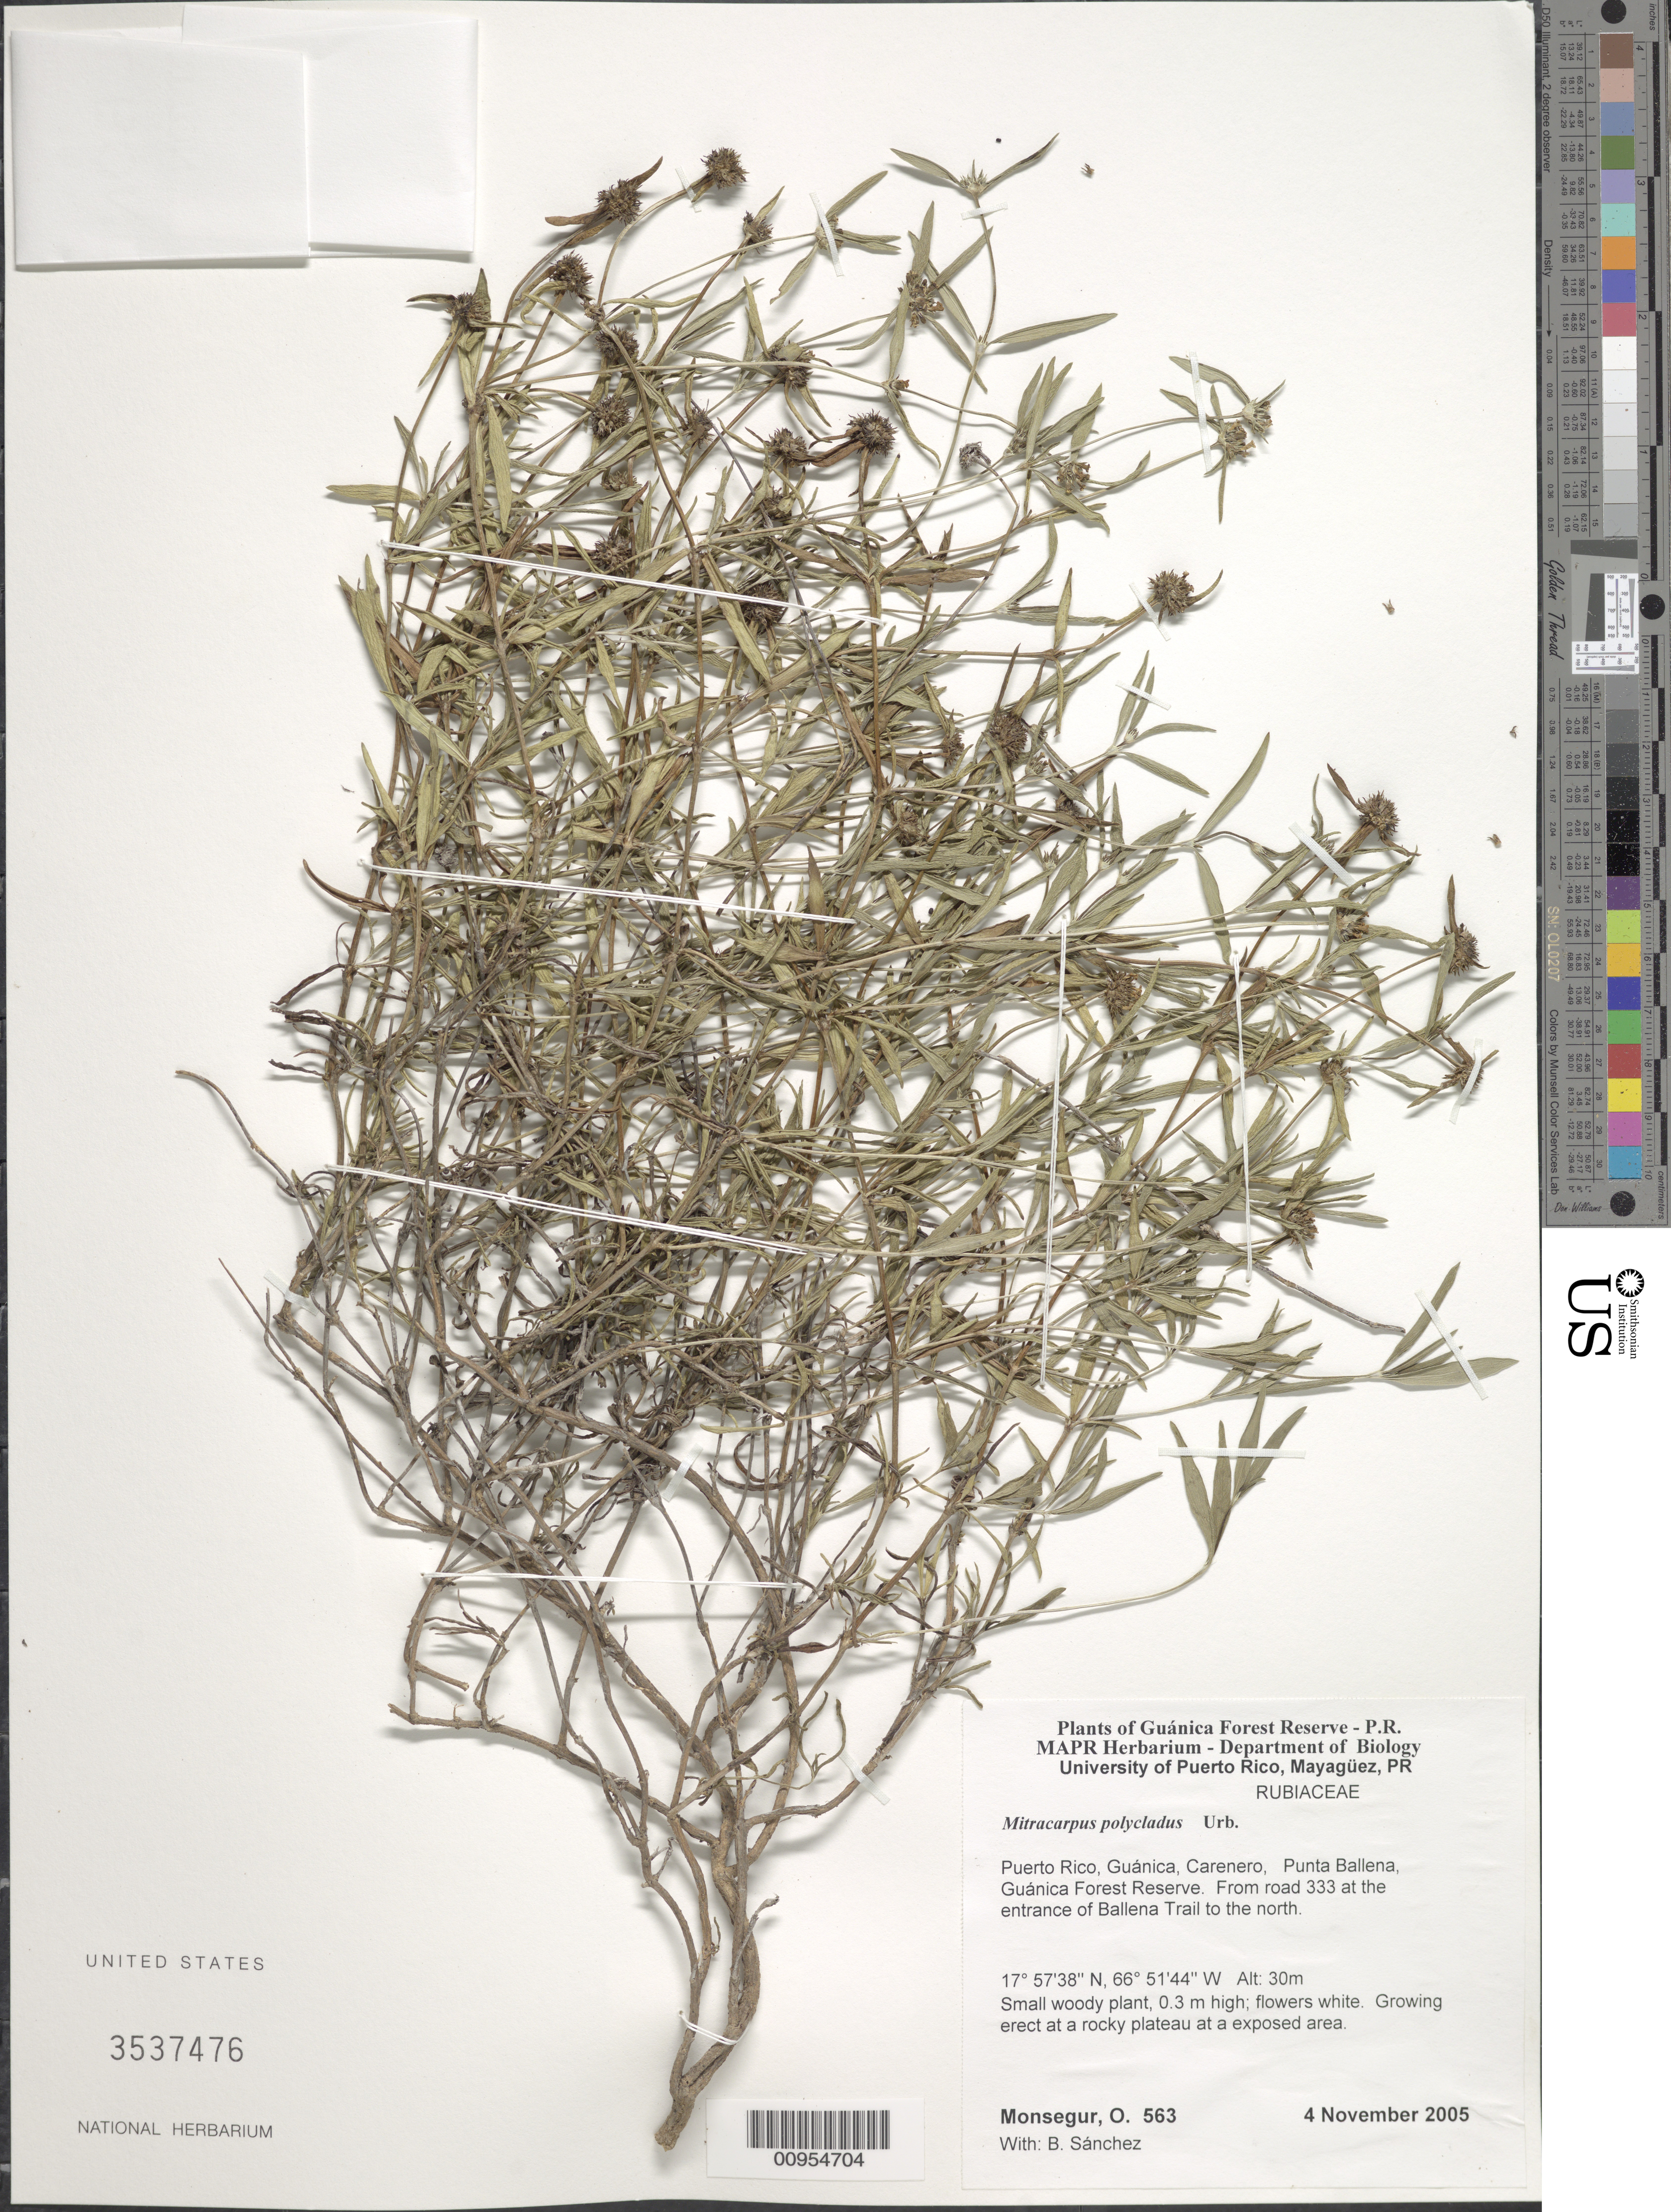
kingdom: Plantae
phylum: Tracheophyta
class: Magnoliopsida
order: Gentianales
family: Rubiaceae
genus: Mitracarpus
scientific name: Mitracarpus polycladus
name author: Urb.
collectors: O. Monsegur & B. Sánchez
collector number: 563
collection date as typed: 04 Nov 2005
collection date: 2005-11-04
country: Puerto Rico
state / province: Guánica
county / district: Carenero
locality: Guánica Forest Reserve. Punta Ballena, from road 333 at the entrance of Ballena Trail to the north.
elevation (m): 30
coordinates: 17.57379, 66.51442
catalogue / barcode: US 3537476